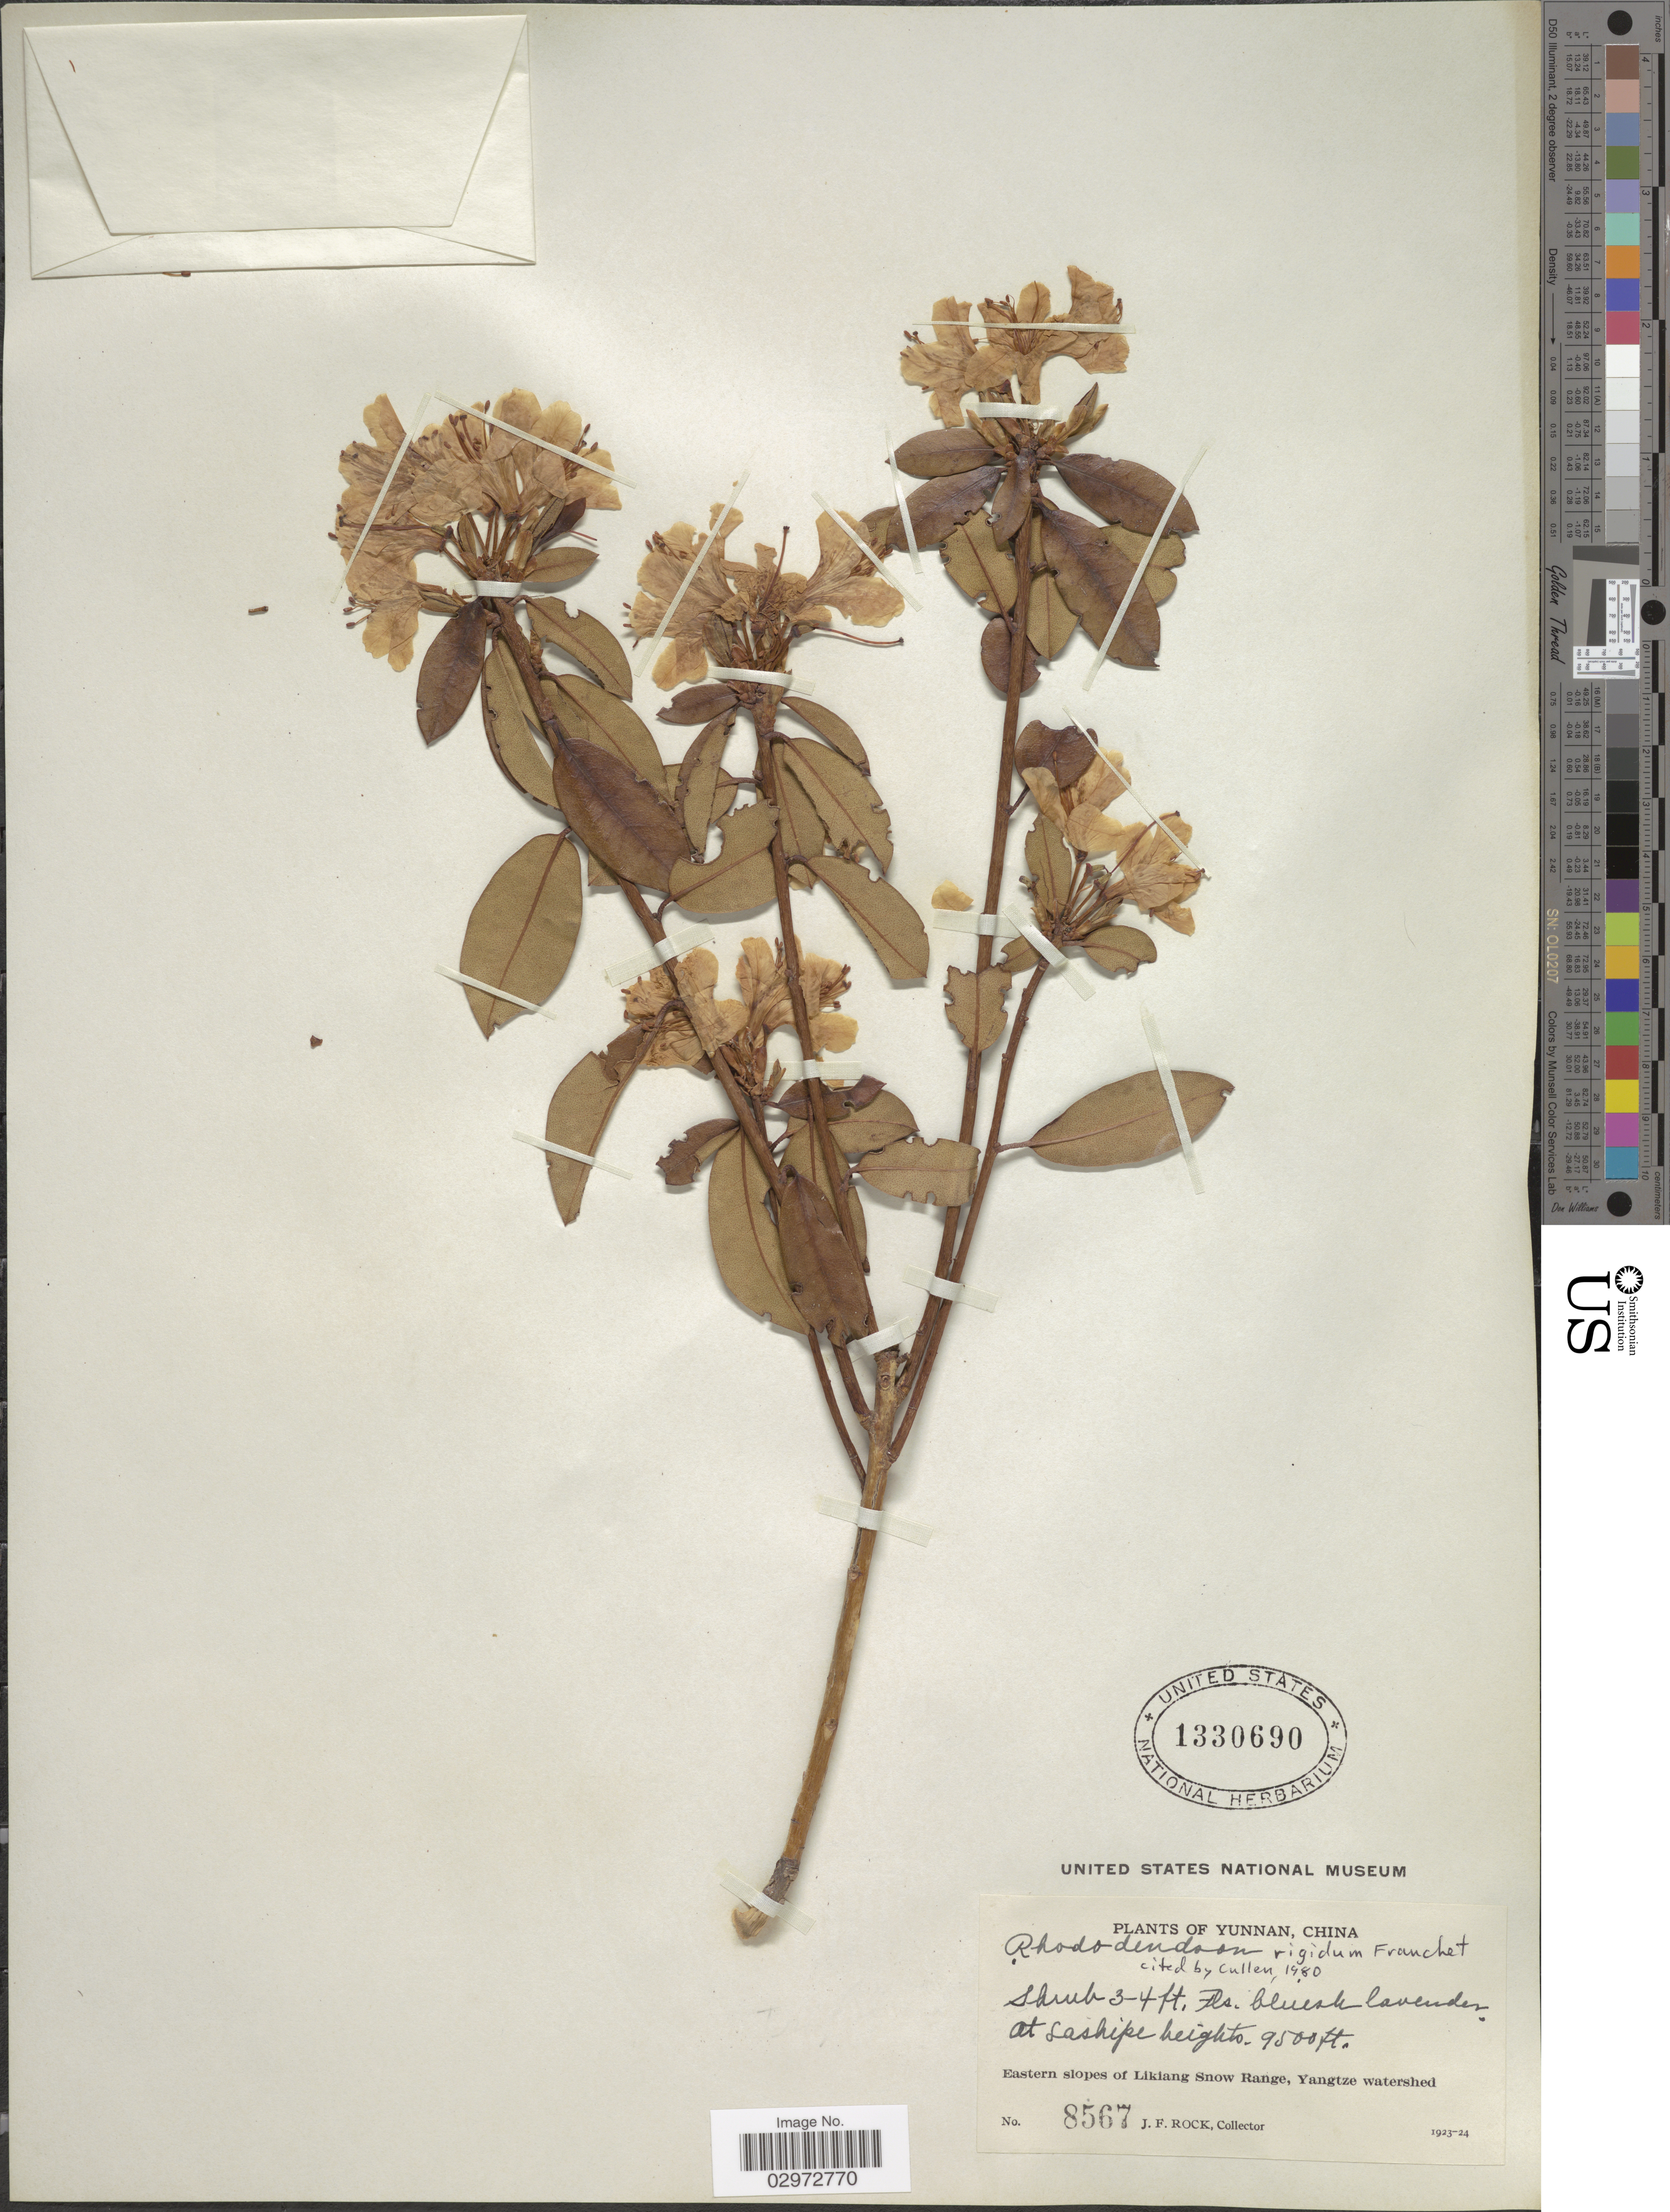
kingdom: Plantae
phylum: Tracheophyta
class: Magnoliopsida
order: Ericales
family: Ericaceae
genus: Rhododendron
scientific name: Rhododendron rigidum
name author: Franch.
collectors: J. Rock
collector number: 8567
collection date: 1923/1924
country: China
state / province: Yunnan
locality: At Lashipe heights. Eastern slopes of Likiang Snow Range, Yangtze watershed.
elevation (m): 2896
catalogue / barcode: US 1330690